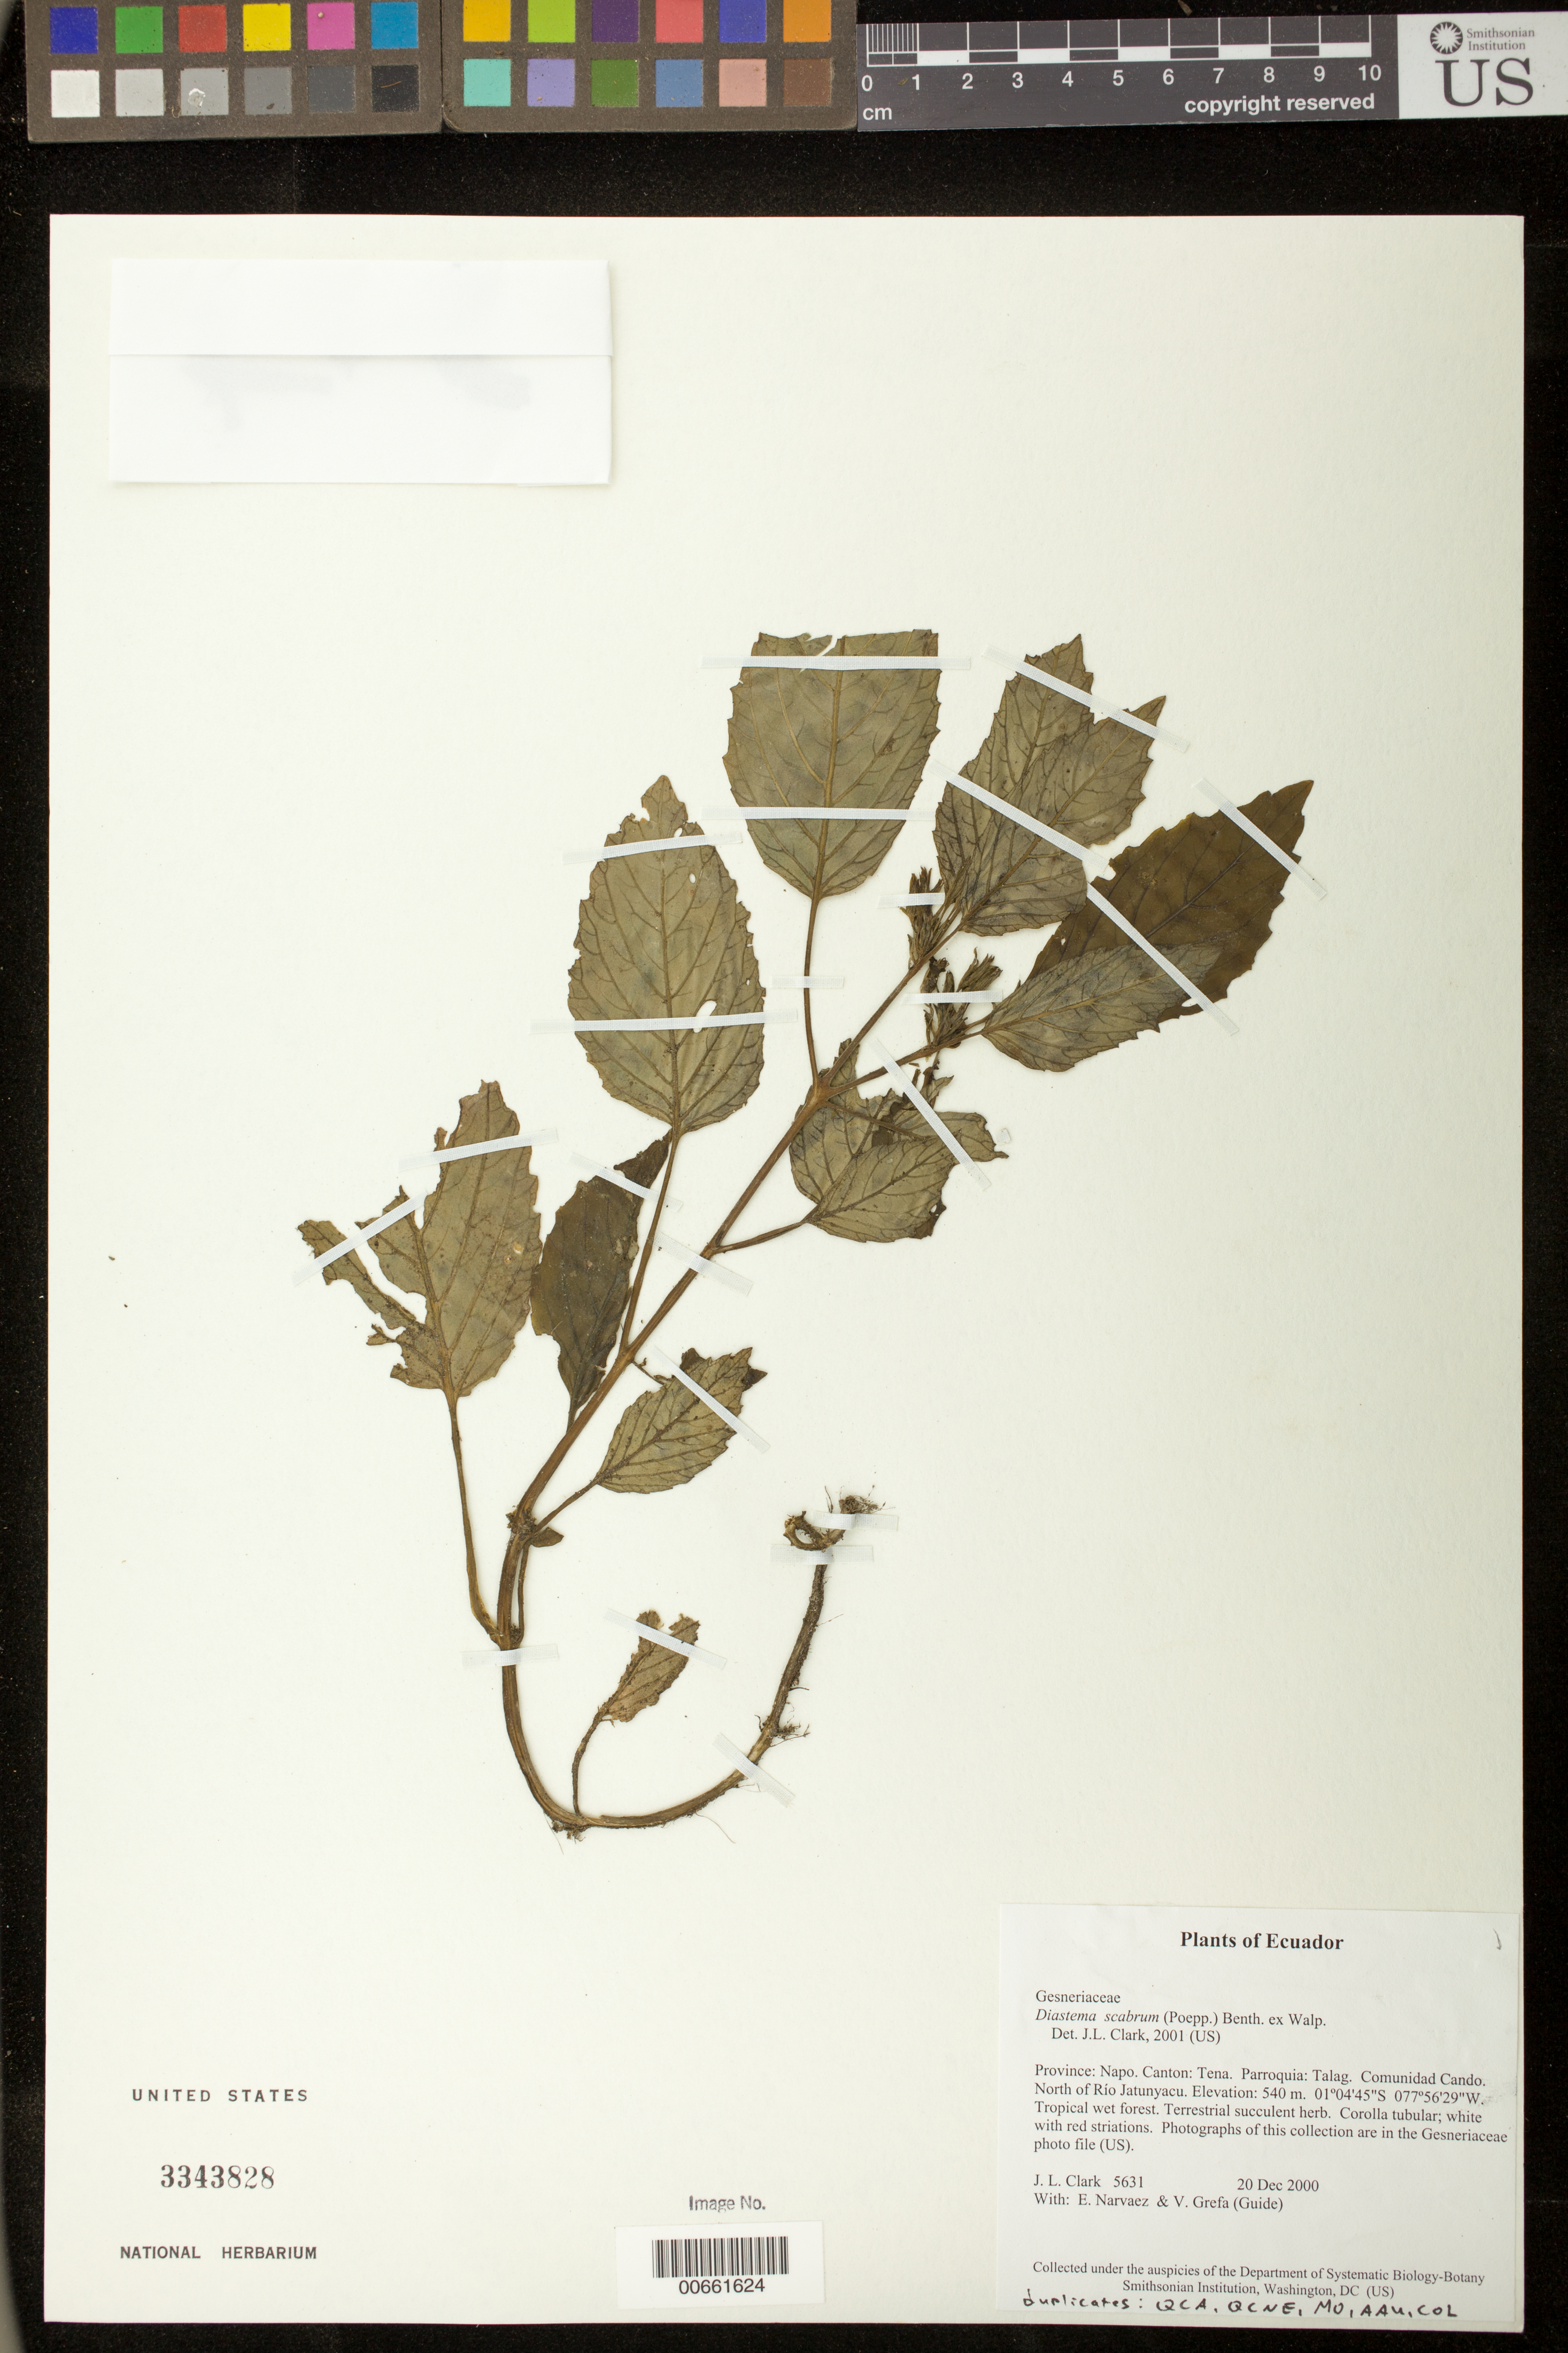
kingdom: Plantae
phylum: Tracheophyta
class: Magnoliopsida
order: Lamiales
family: Gesneriaceae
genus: Diastema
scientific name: Diastema scabrum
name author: (Poepp.) Benth. ex Walp.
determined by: Clark, J. L., (SEL), The Marie Selby Botanical Garden (UNITED STATES)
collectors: J. L. Clark, E. Narváez & V. Grefa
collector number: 5631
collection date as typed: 20 Dec 2000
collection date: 2000-12-20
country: Ecuador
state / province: Napo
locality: Cantón: Tena. Parroquia: Talag. Comunidad Cando. North of Río Jatunyacu.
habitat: Tropical wet forest.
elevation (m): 540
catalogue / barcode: US 3343828